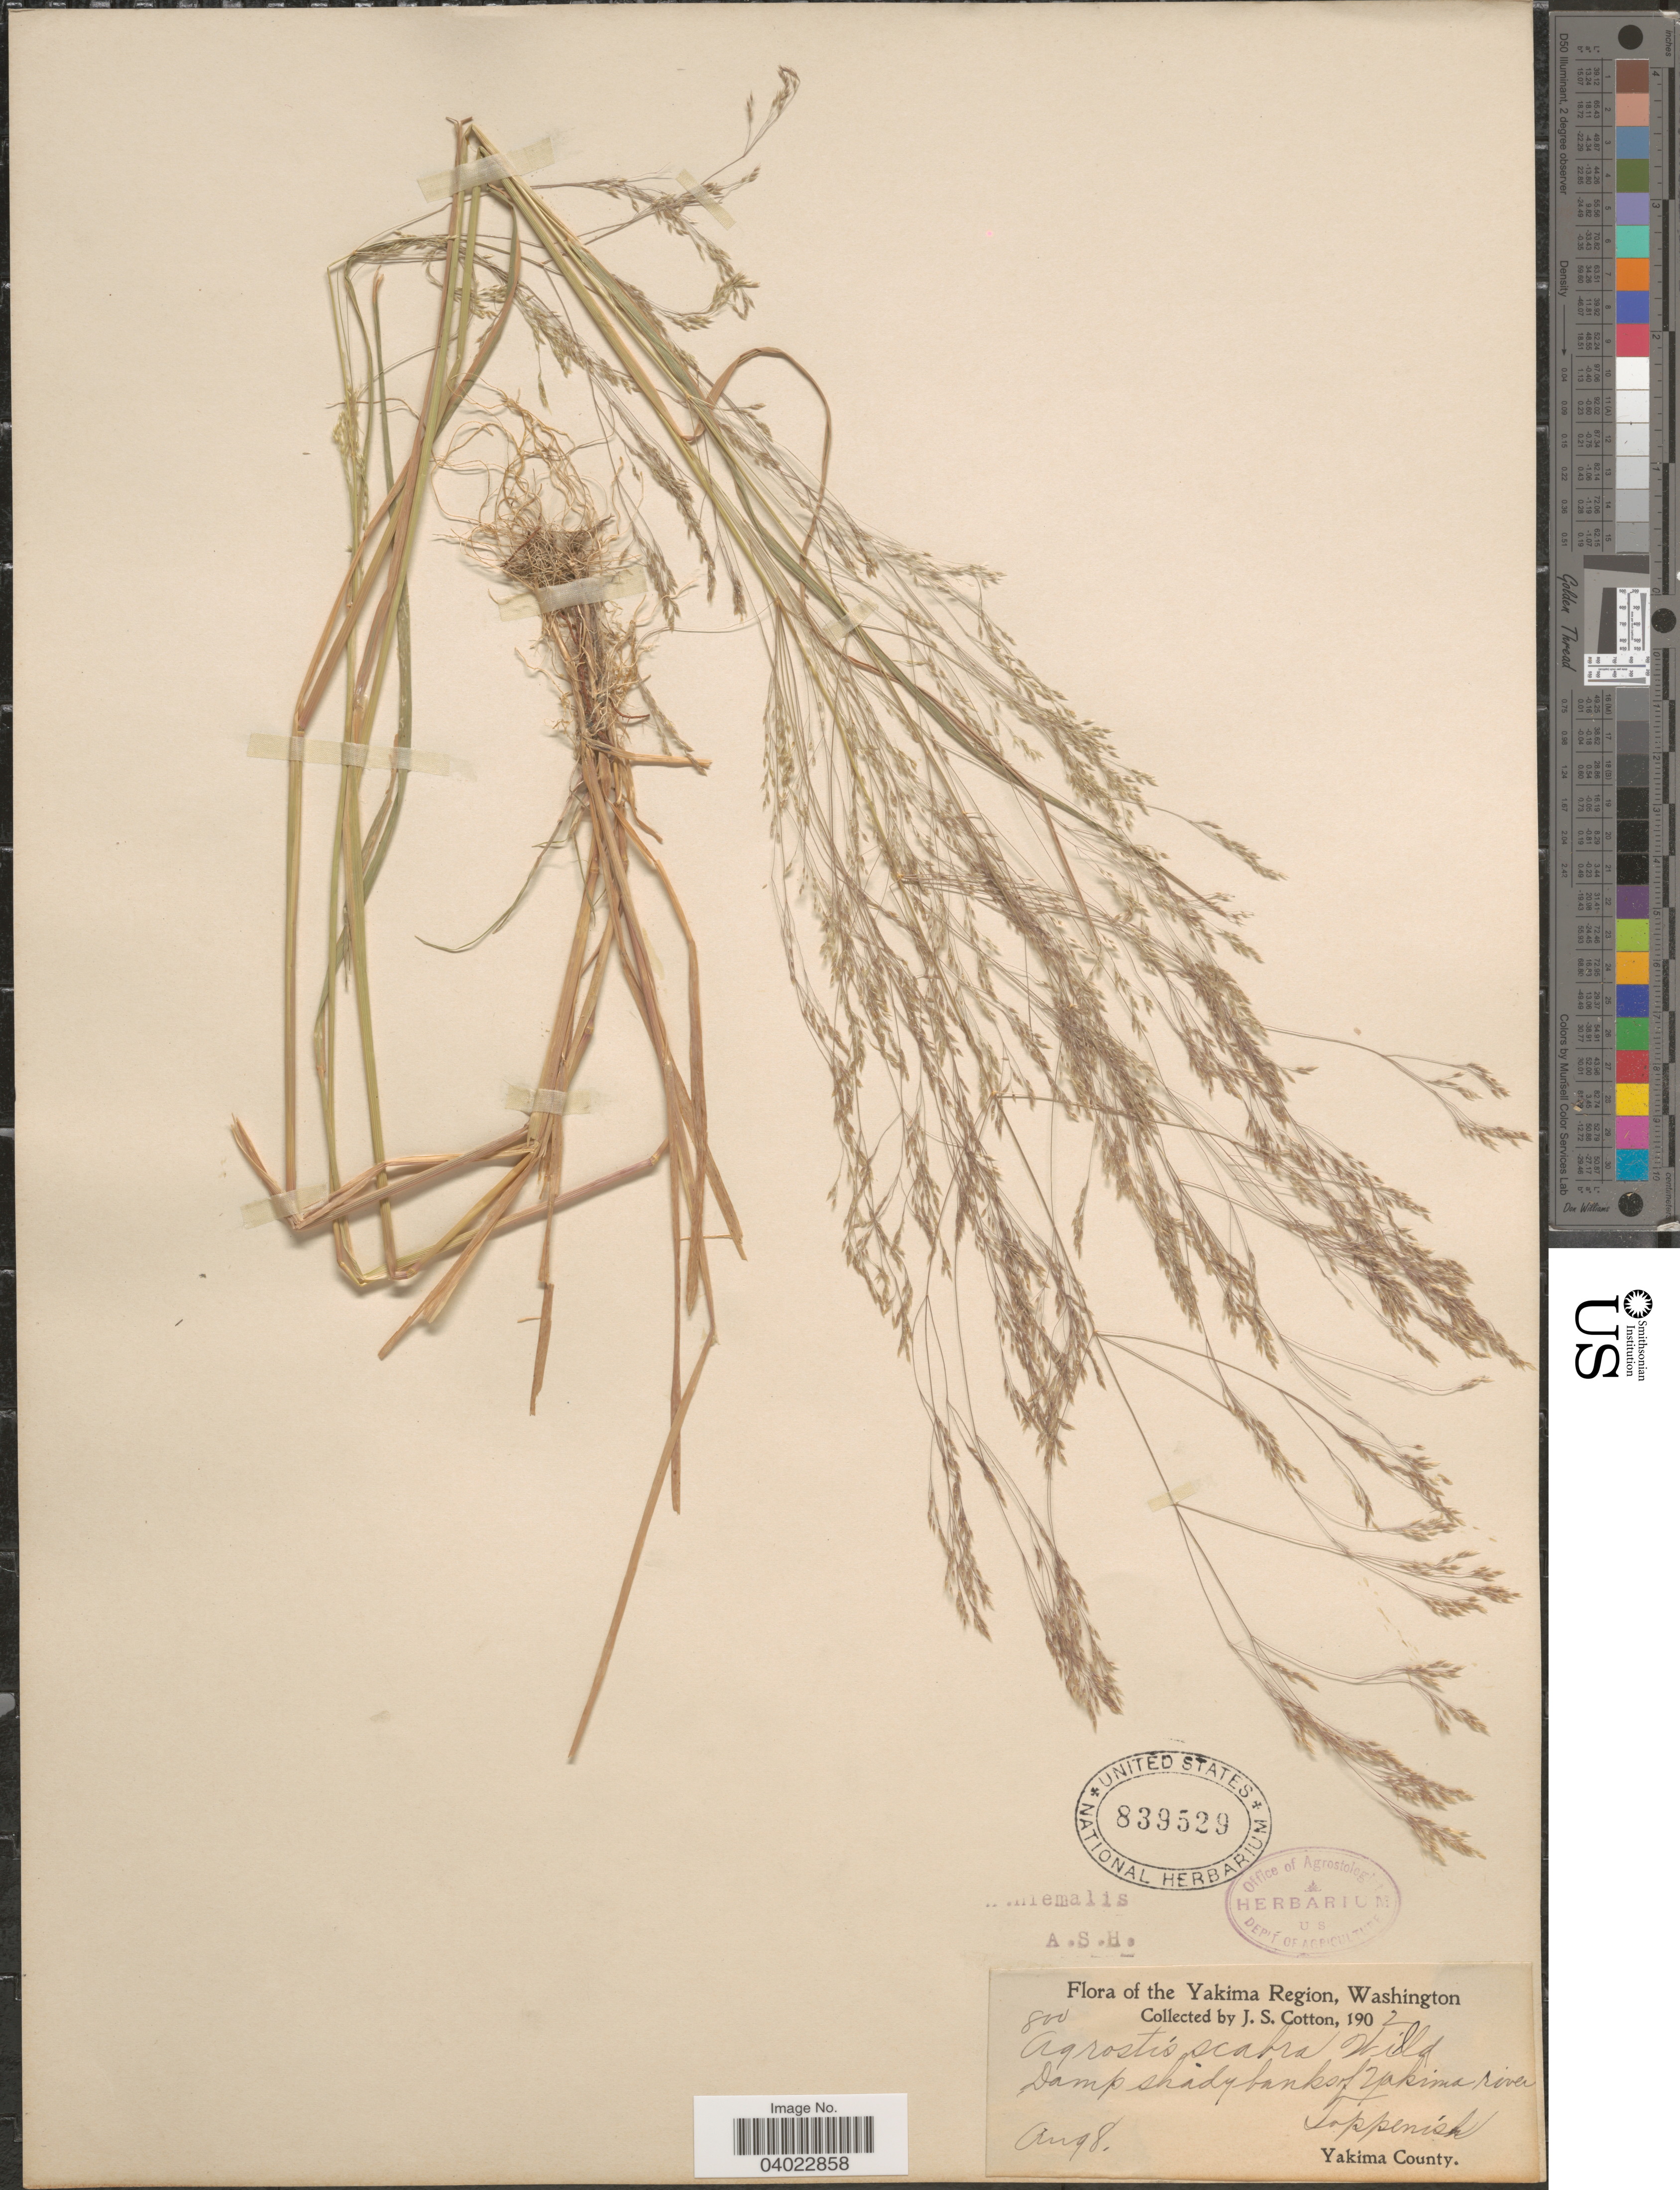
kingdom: Plantae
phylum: Tracheophyta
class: Liliopsida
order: Poales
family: Poaceae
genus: Agrostis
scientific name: Agrostis scabra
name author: Willd.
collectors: J. S. Cotton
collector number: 800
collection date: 1902-08-08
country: United States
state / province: Washington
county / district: Yakima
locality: The Yakima Region. Banks of Yakima river. Toppenish. Yakima County.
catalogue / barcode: US 839529